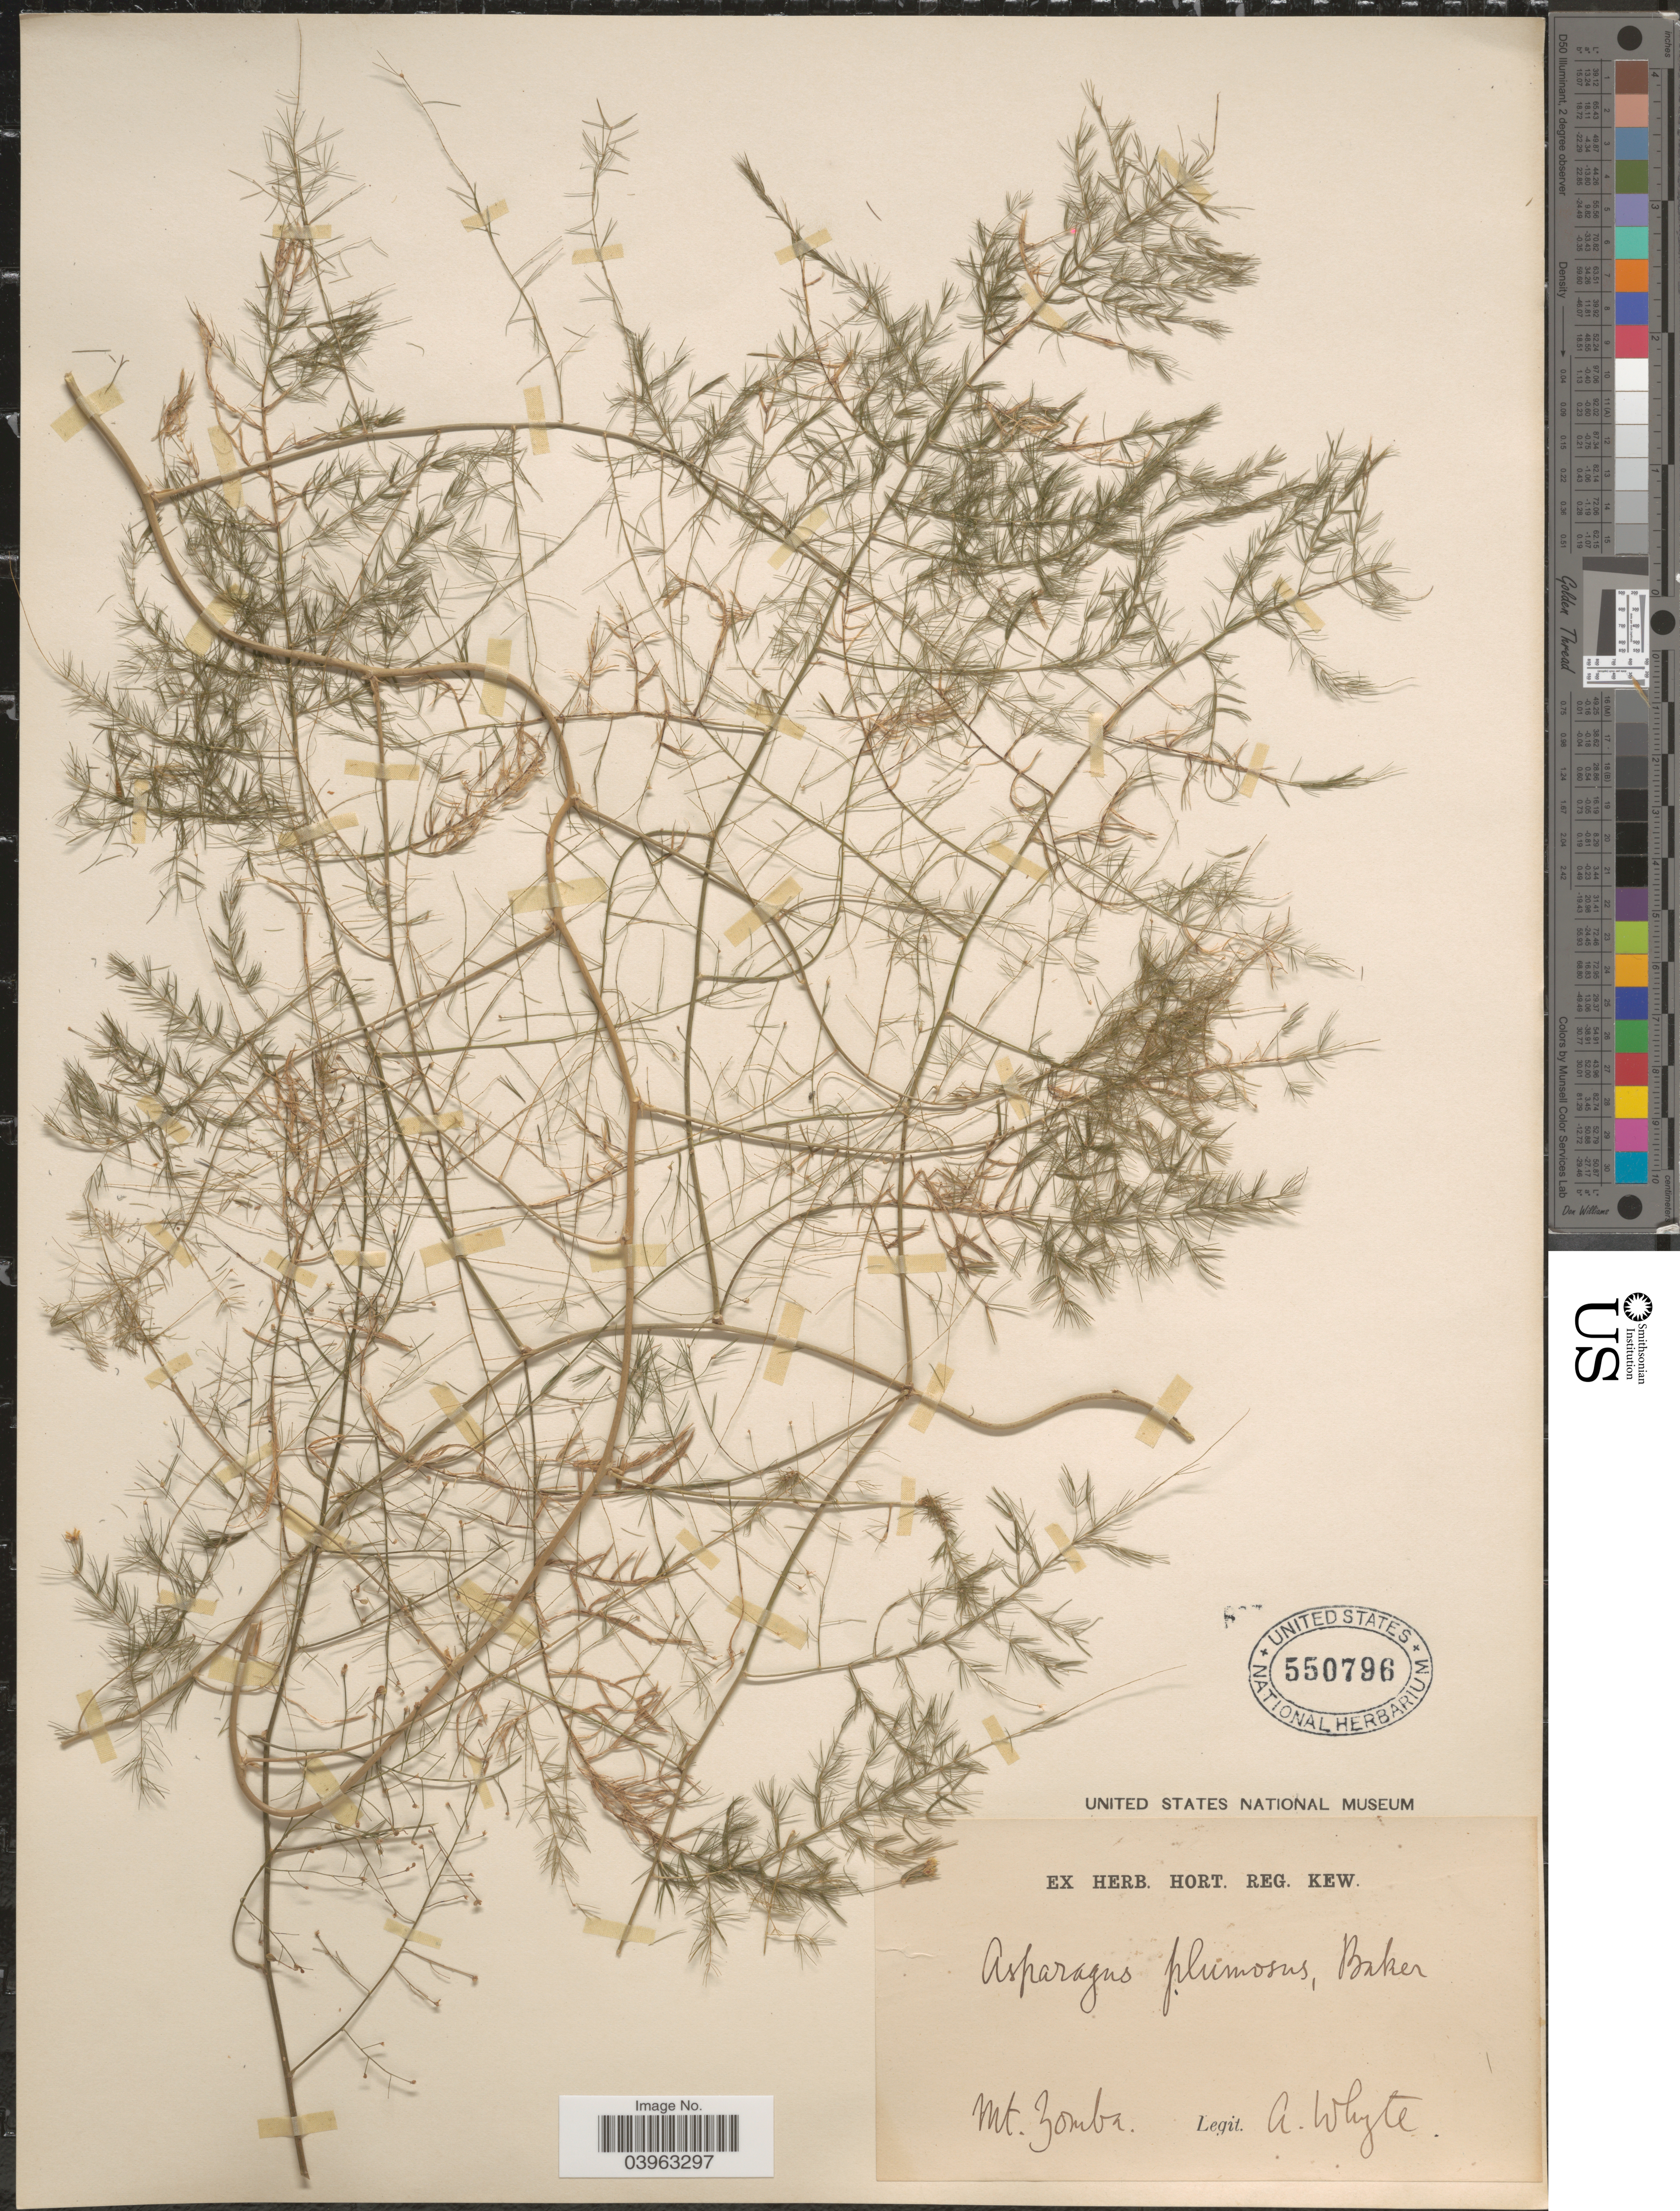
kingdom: Plantae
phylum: Tracheophyta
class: Liliopsida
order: Asparagales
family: Asparagaceae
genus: Asparagus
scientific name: Asparagus setaceus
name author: (Kunth) Jessop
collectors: A. Whyte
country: Malawi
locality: Mt. Zomba.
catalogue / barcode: US 550796